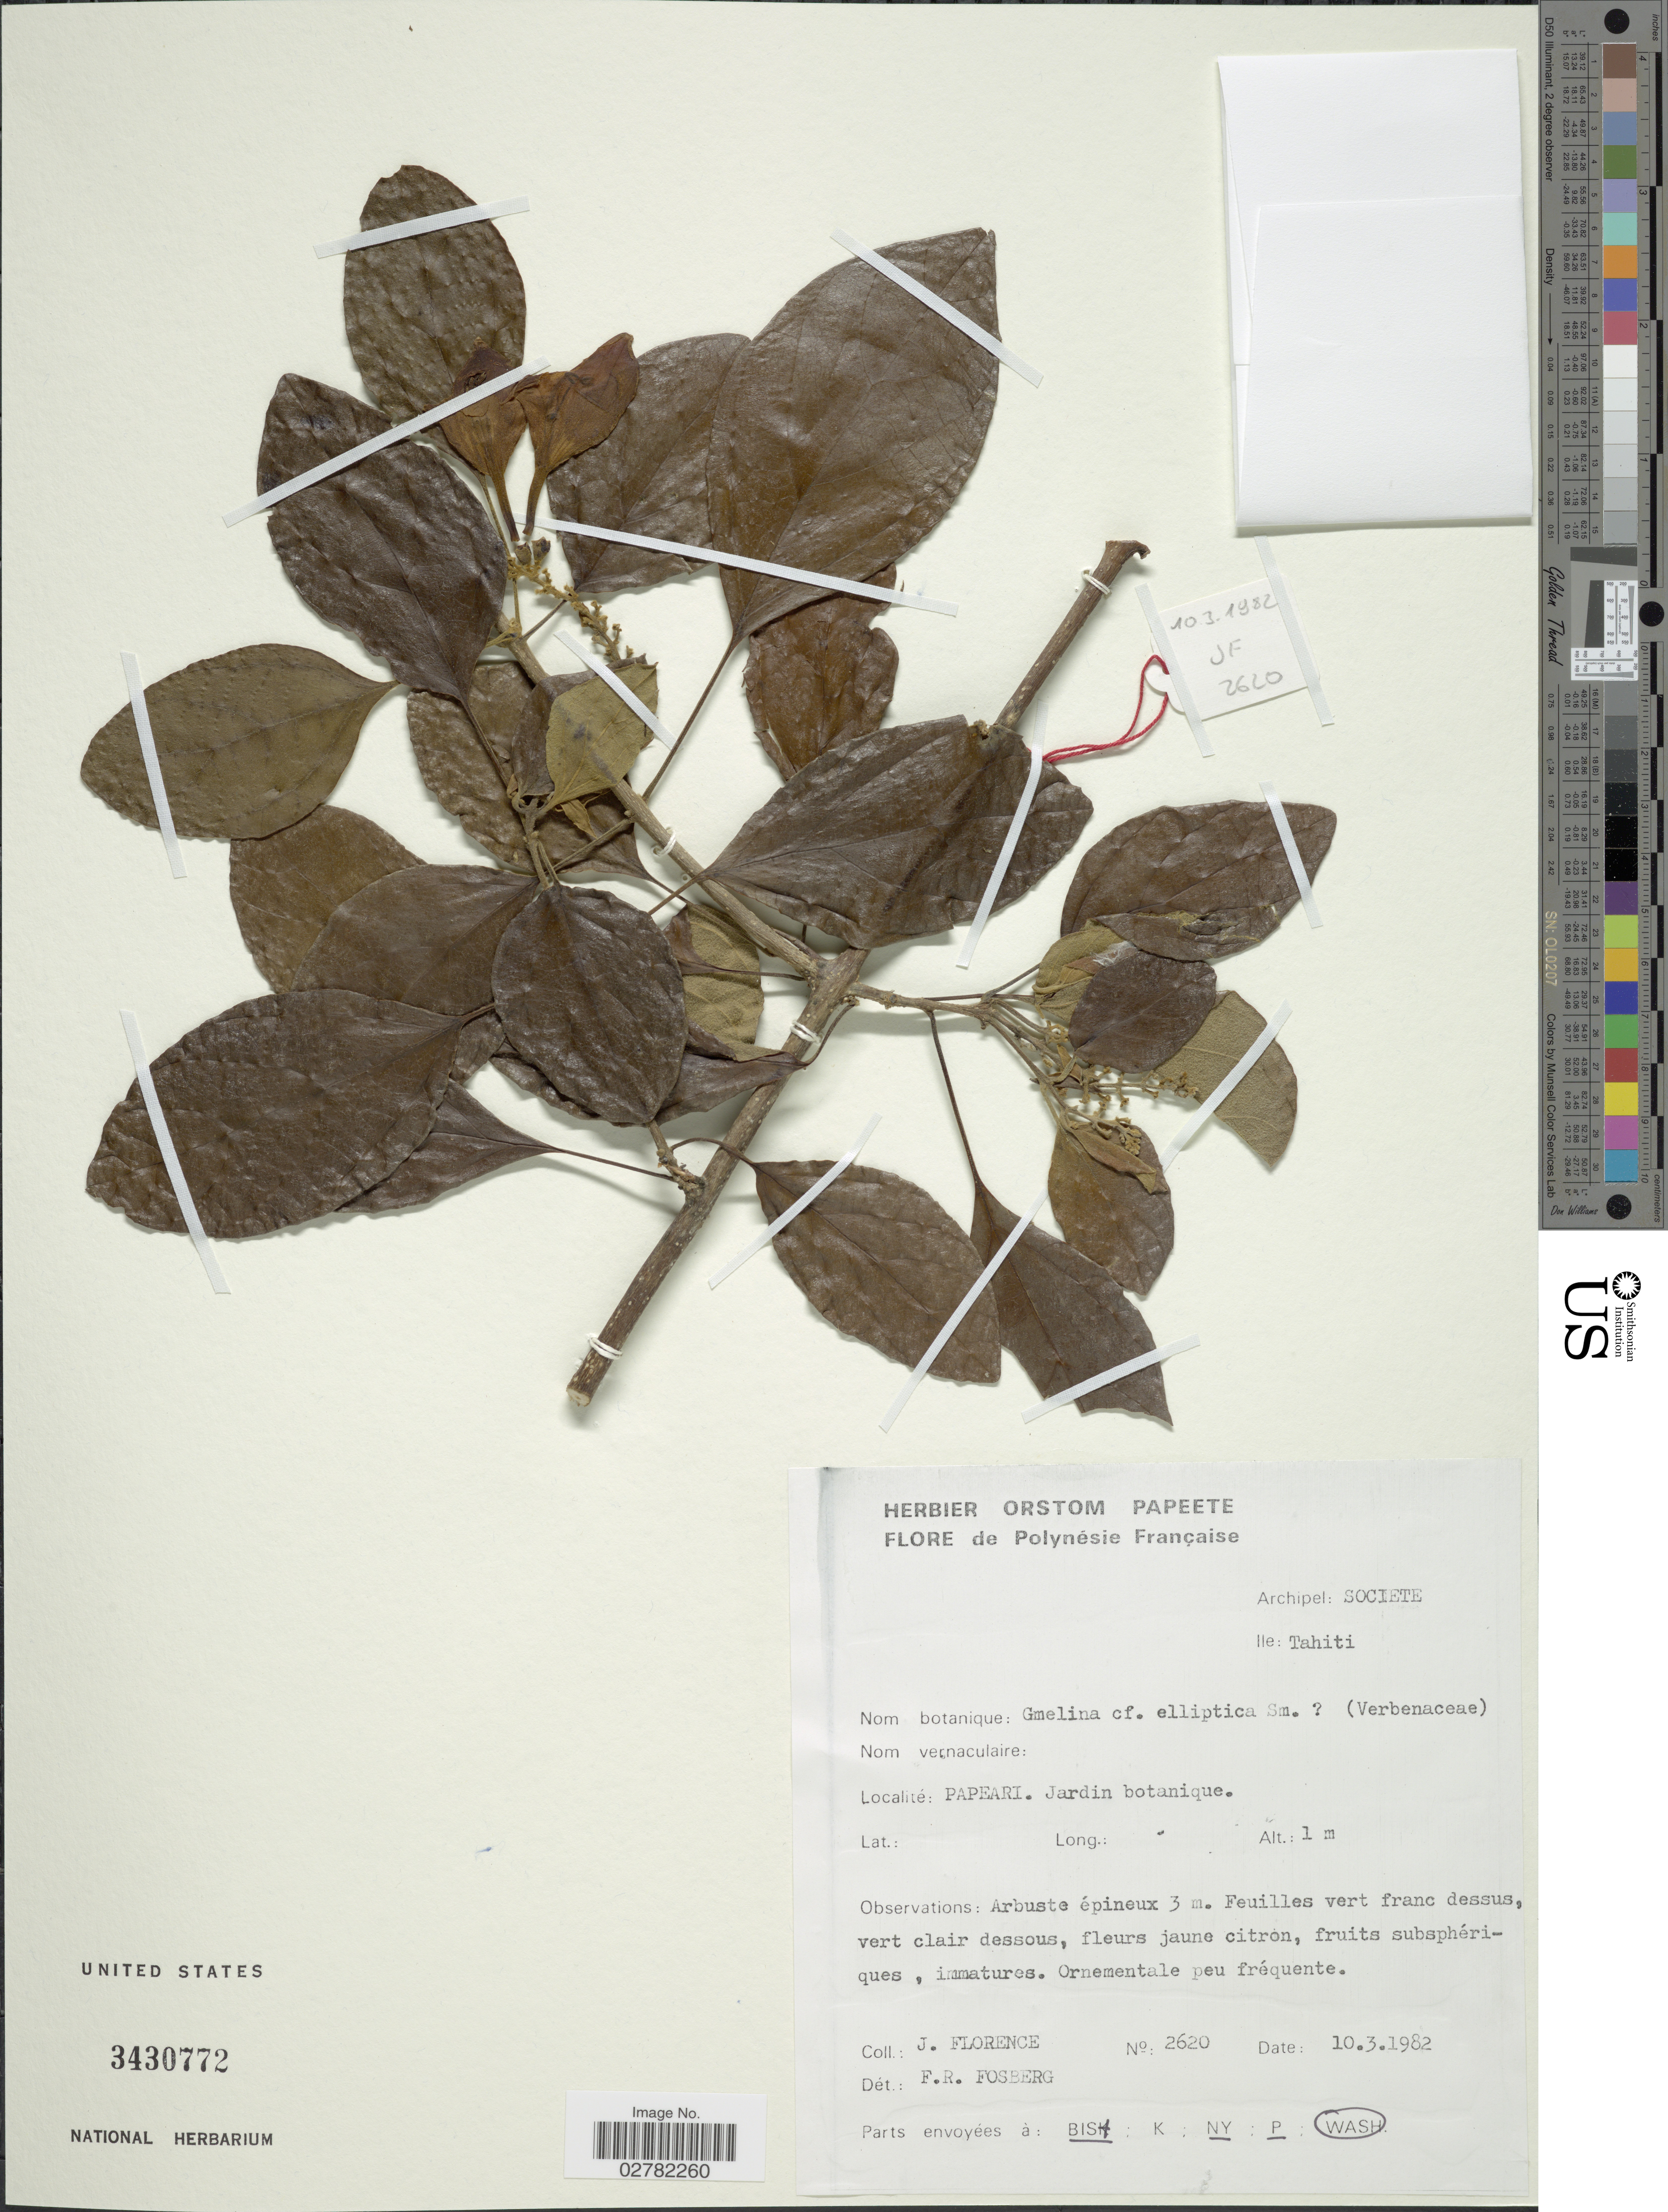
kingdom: Plantae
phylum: Tracheophyta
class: Magnoliopsida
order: Lamiales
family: Lamiaceae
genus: Gmelina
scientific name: Gmelina elliptica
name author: Sm.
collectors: J. Florence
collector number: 2620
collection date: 1982-03-10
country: French Polynesia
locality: Archipel: Societe. Ile: Tahiti. Papeari. Jardin botanique.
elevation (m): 1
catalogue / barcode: US 3430772